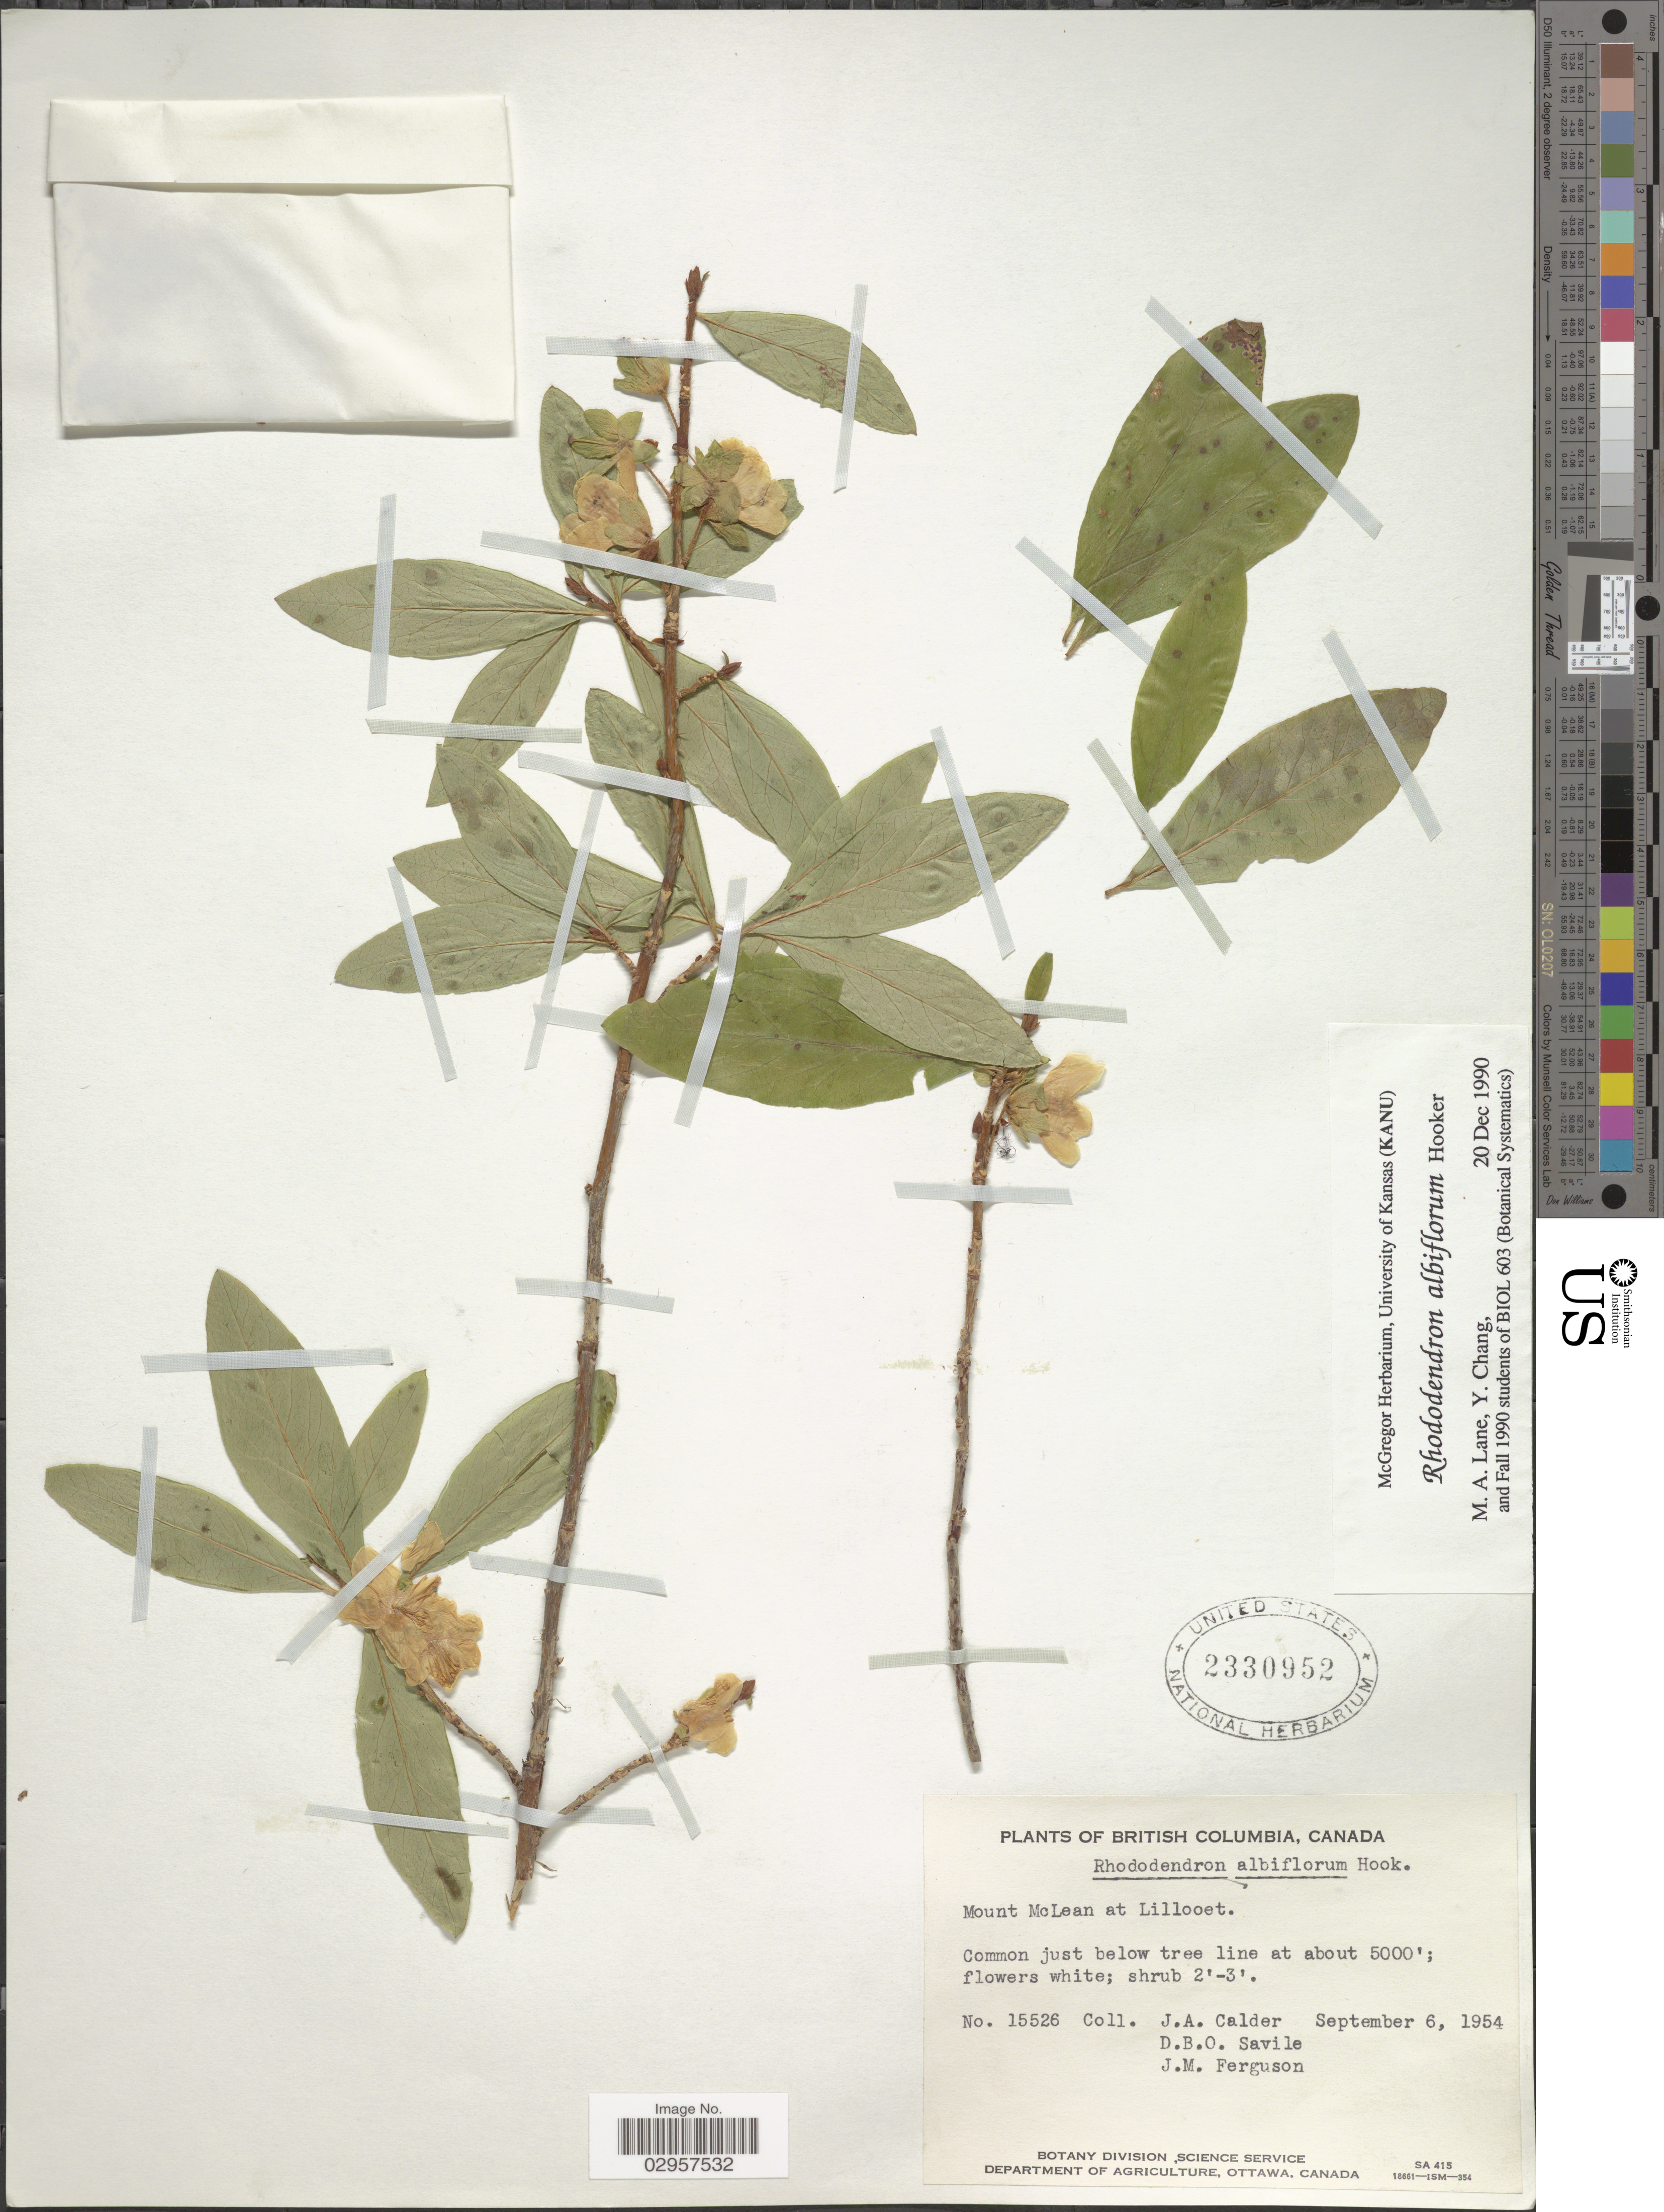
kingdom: Plantae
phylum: Tracheophyta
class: Magnoliopsida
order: Ericales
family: Ericaceae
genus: Rhododendron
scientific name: Rhododendron albiflorum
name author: Hook.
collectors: J. A. Calder, D. Savile & J. M. Ferguson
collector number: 15526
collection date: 1954-09-06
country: Canada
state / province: British Columbia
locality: Mount McLean at Lillooet.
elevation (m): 1524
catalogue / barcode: US 2330952